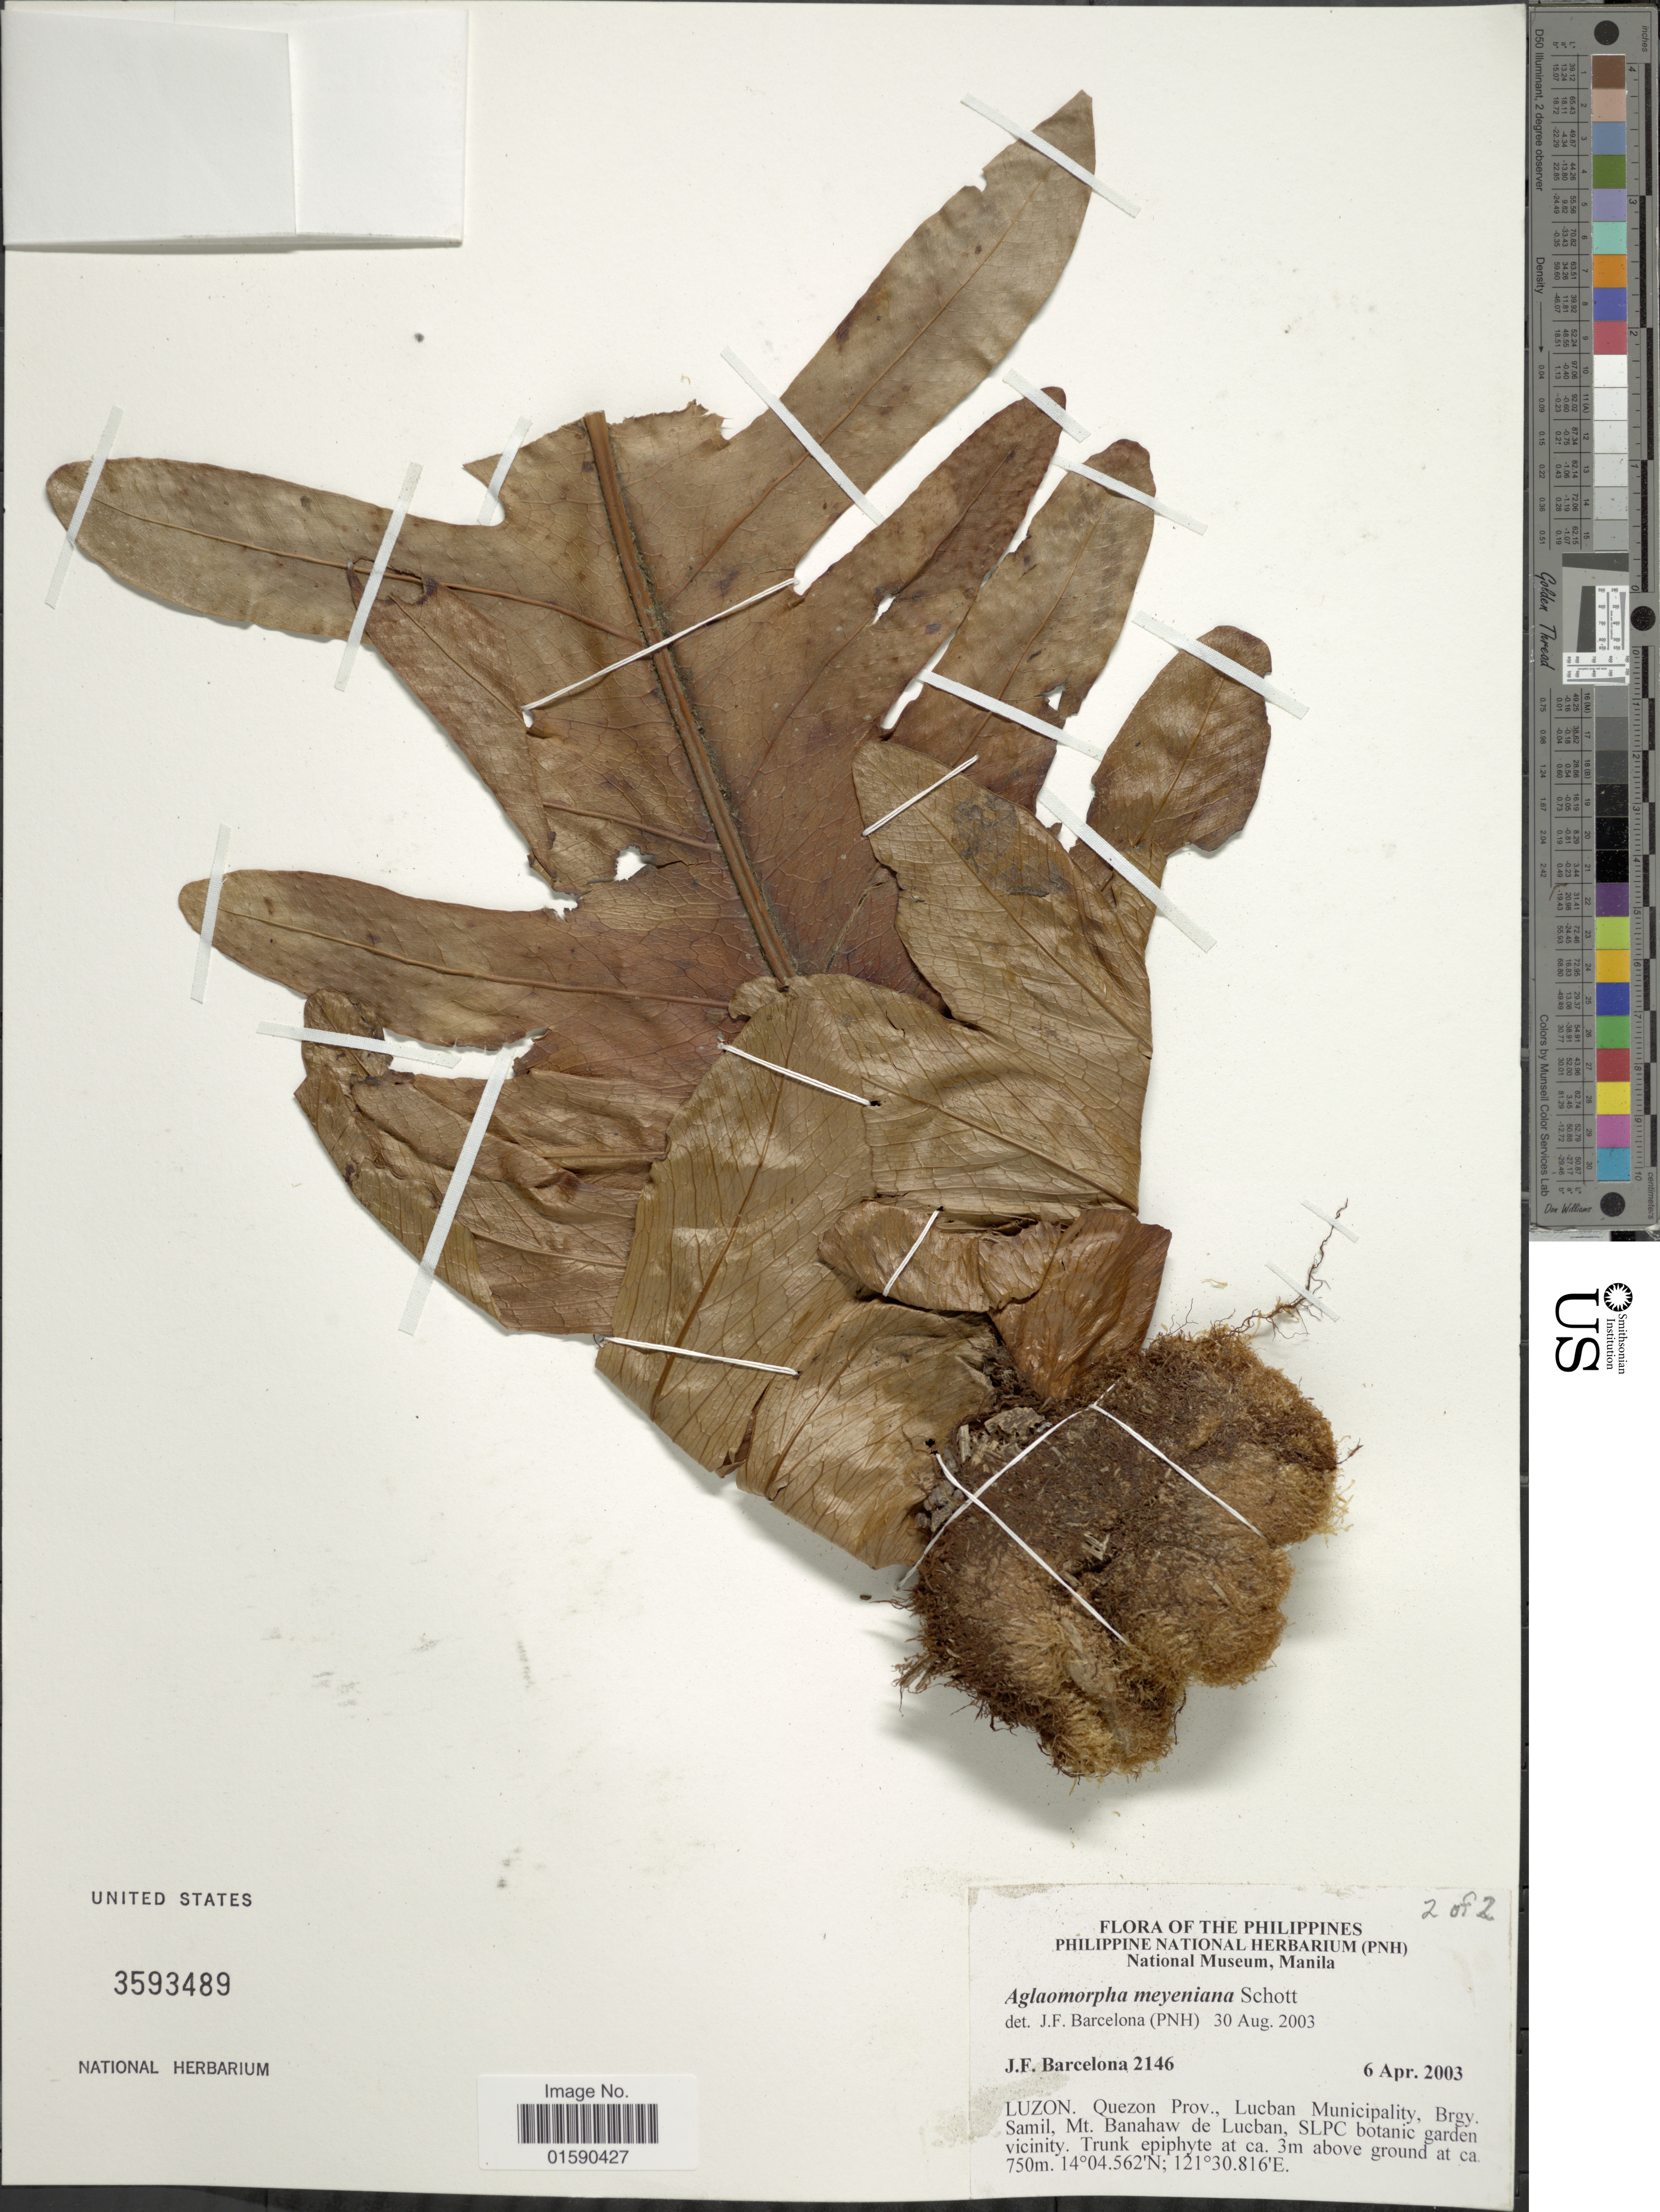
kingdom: Plantae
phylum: Tracheophyta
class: Polypodiopsida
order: Polypodiales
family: Polypodiaceae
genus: Aglaomorpha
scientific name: Aglaomorpha meyeniana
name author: Schott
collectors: J. F. Barcelona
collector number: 2146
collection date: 2003-04-06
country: Philippines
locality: Luzon. Quezon Prov., Lucban Municipality, Brgy. samil, Mt. Banahaw de Lucban, SLPC botanic garden vicinity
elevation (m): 750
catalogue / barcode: US 3593489